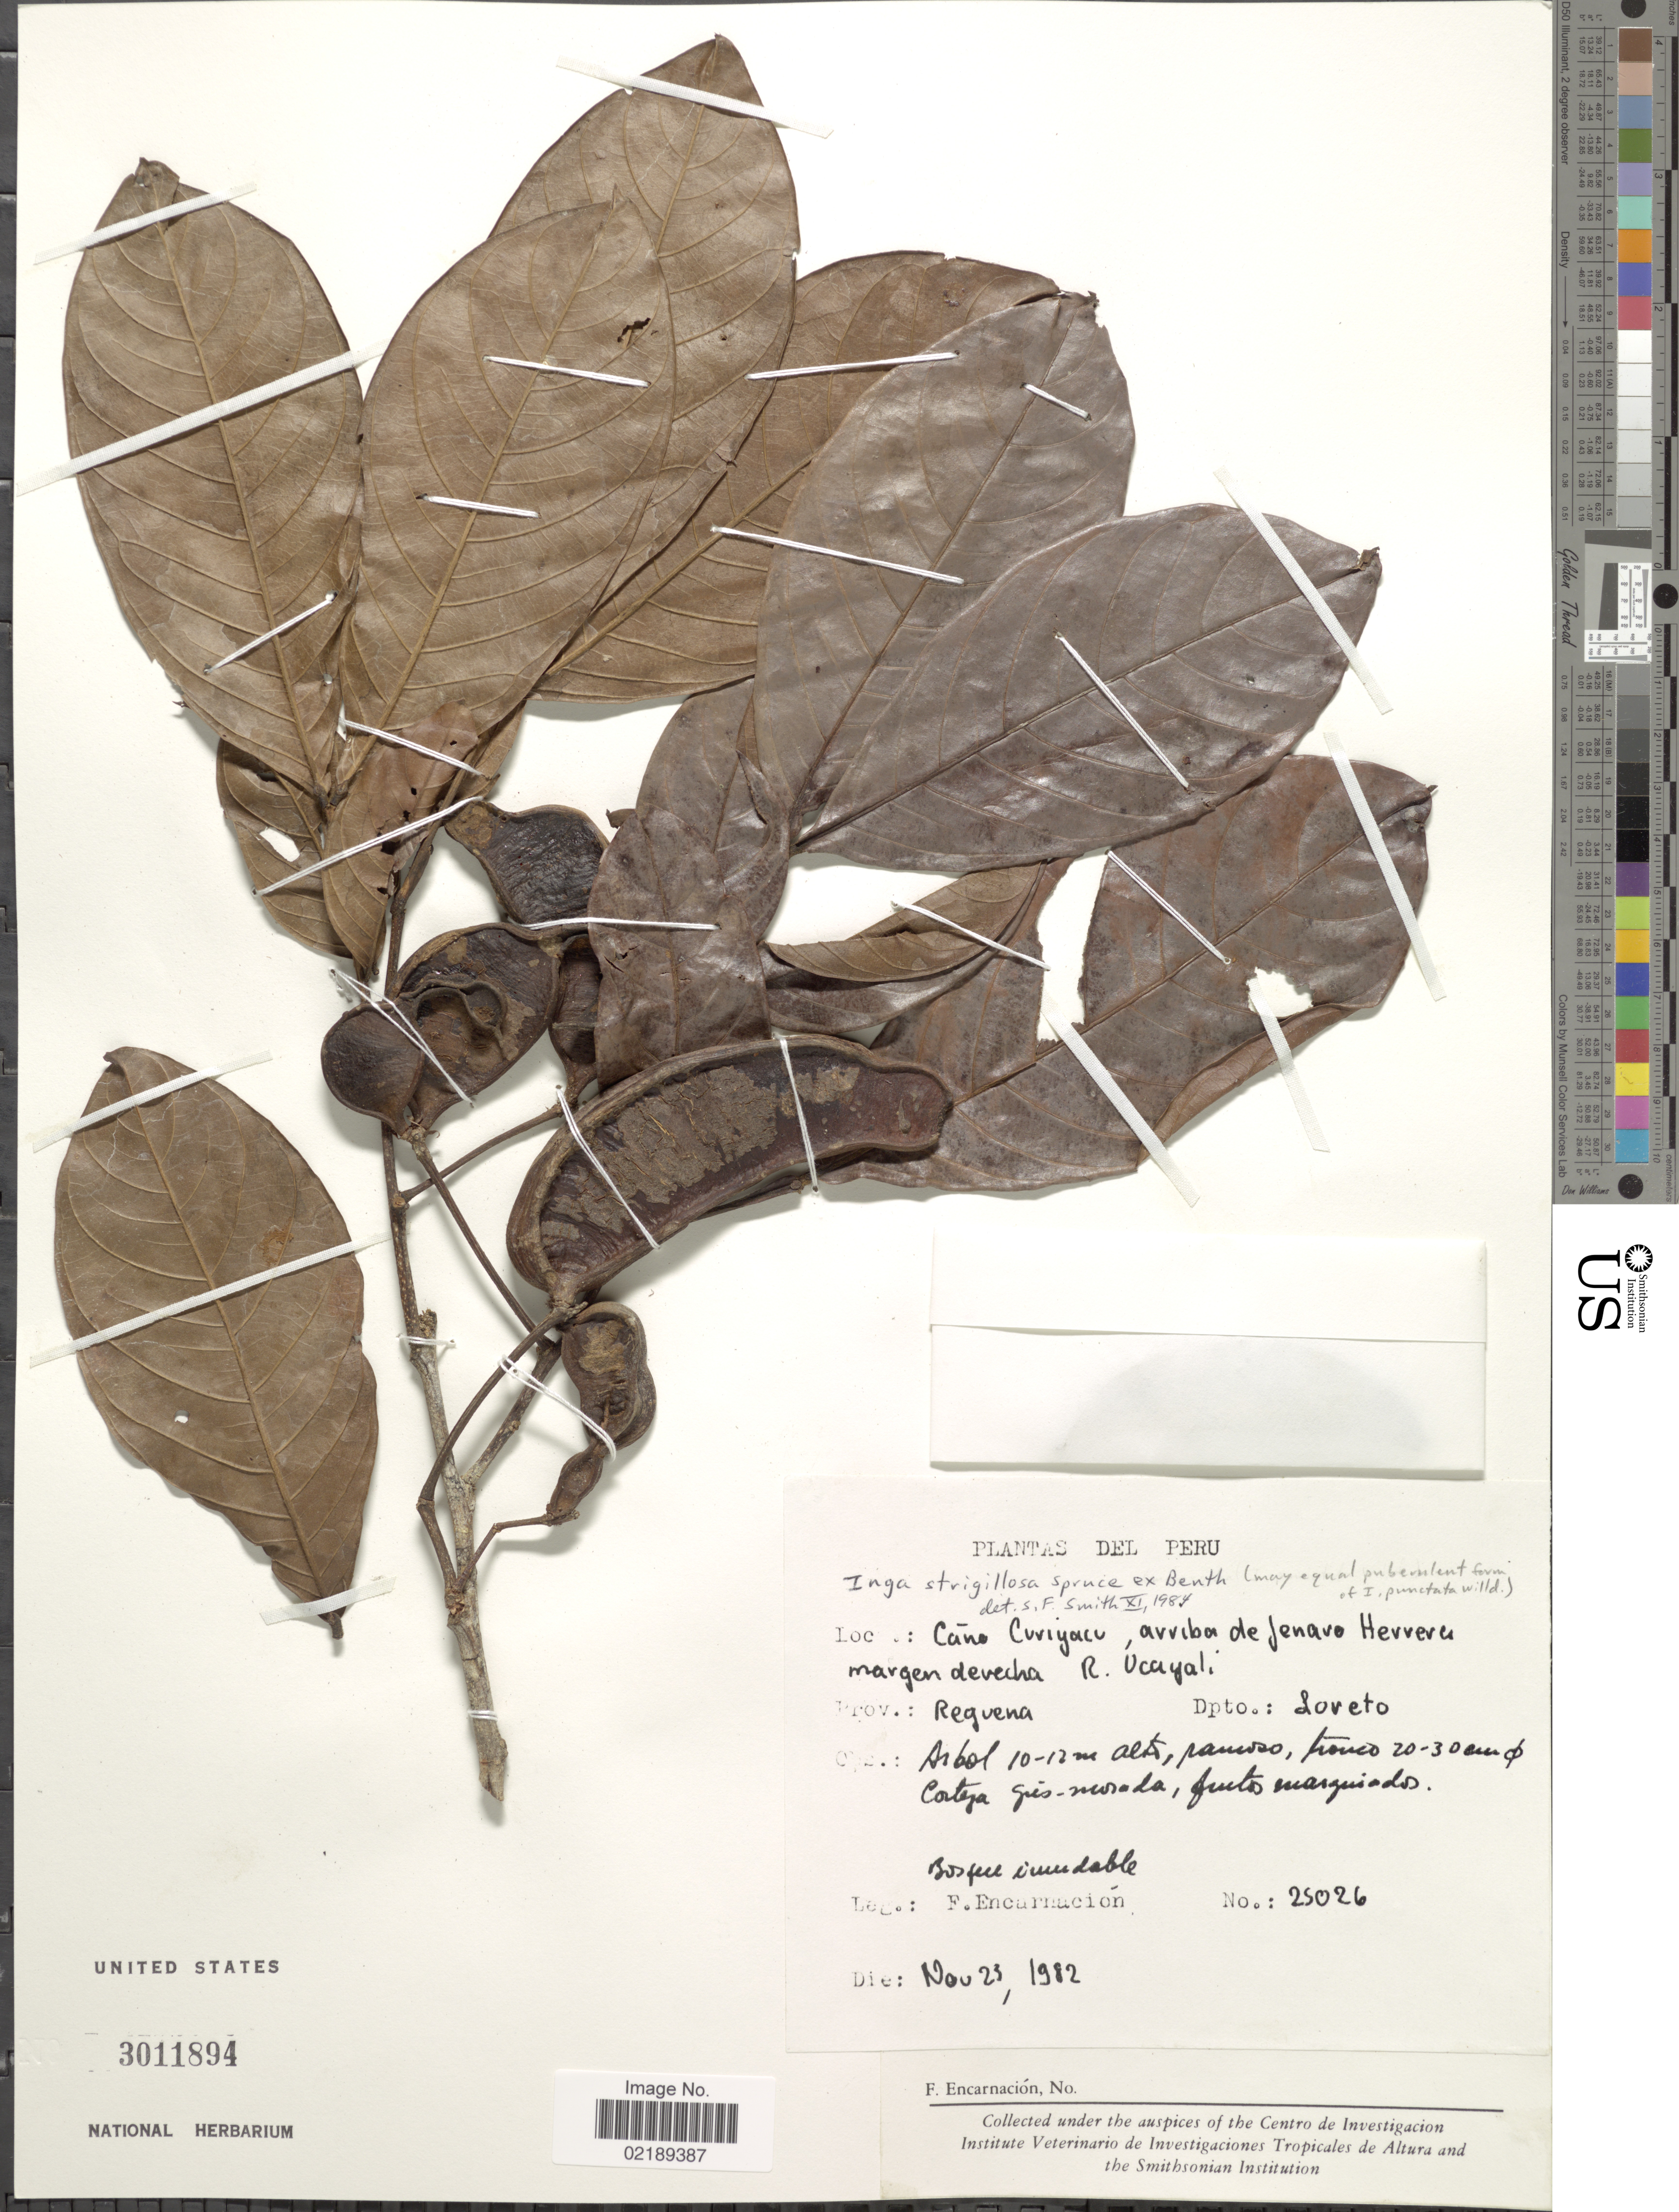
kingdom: Plantae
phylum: Tracheophyta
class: Magnoliopsida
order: Fabales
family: Fabaceae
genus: Inga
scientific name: Inga punctata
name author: Willd.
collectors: F. Encarnación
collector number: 25026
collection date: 1982-11-23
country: Peru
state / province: Loreto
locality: Cane Curiyacu, arriba de Jenare Herrera margen derecha R. Ucayali, Prov. Reguena.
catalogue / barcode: US 3011894